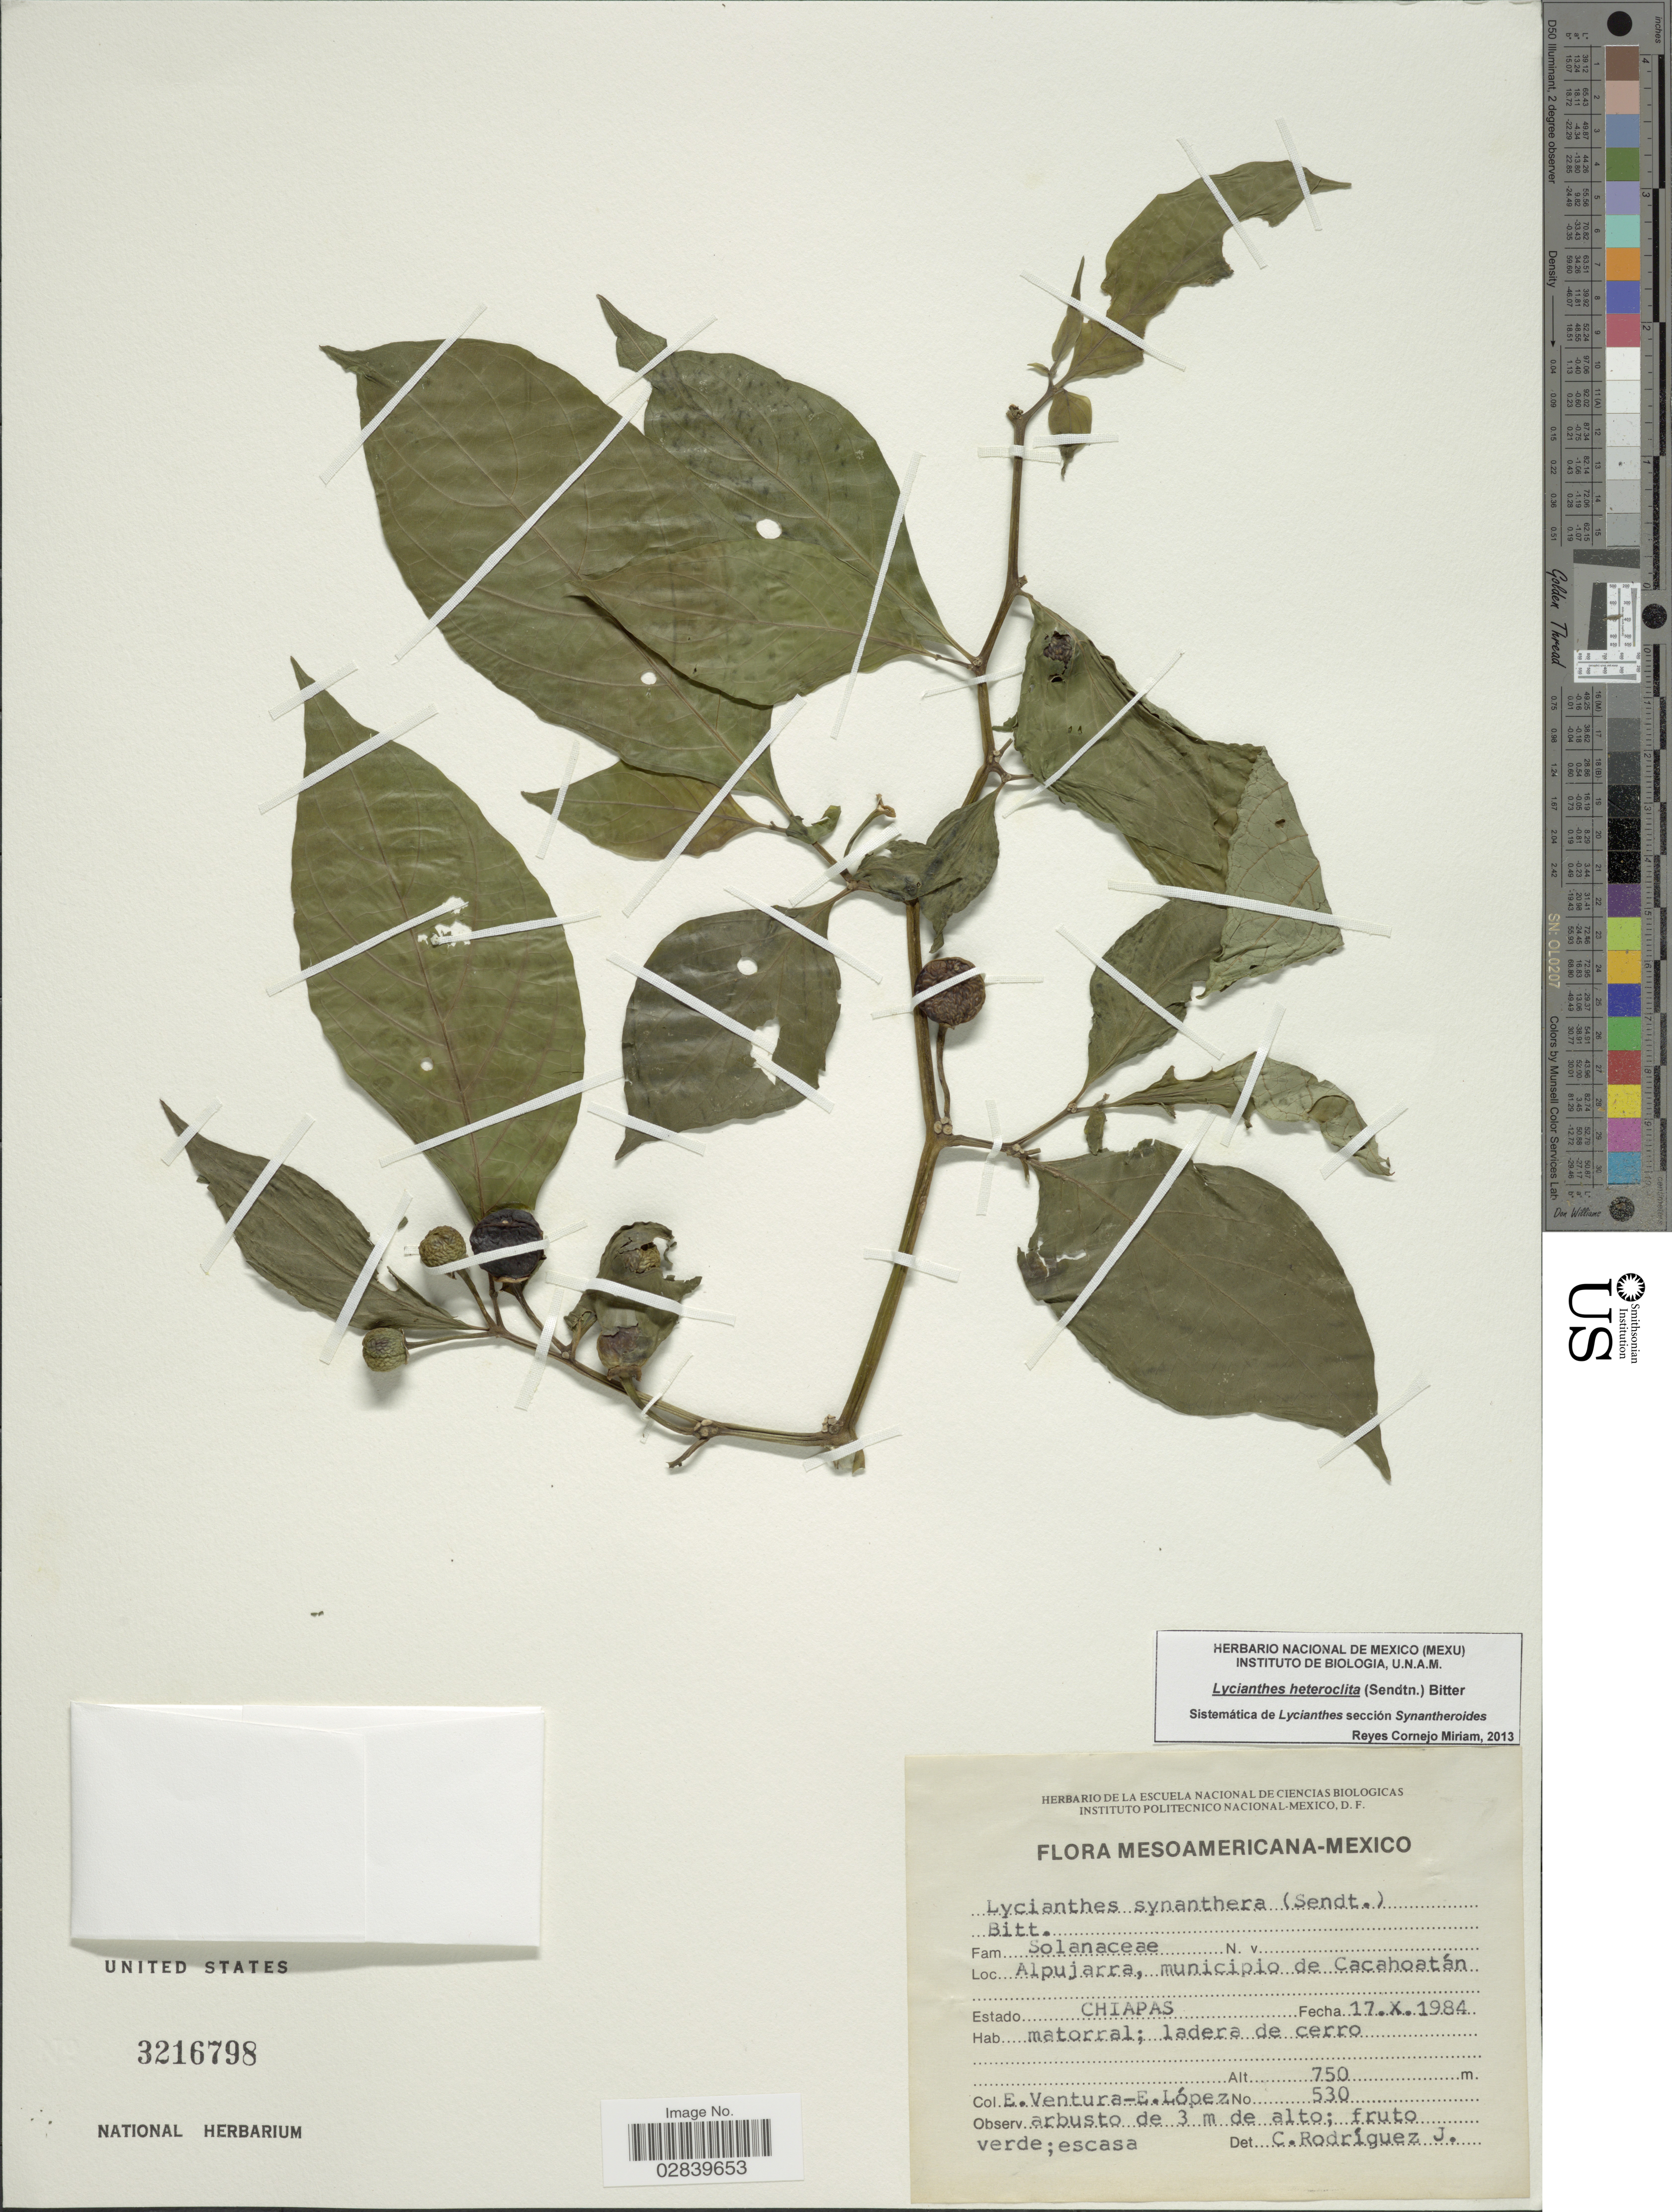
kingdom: Plantae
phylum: Tracheophyta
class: Magnoliopsida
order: Solanales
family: Solanaceae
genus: Lycianthes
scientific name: Lycianthes heteroclita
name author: (Sendtn.) Bitter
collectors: E. Ventura & E. López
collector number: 530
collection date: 1984-10-17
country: Mexico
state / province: Chiapas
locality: Alpujarra, municipio de Cacahoatán.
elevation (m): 750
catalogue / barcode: US 3216798